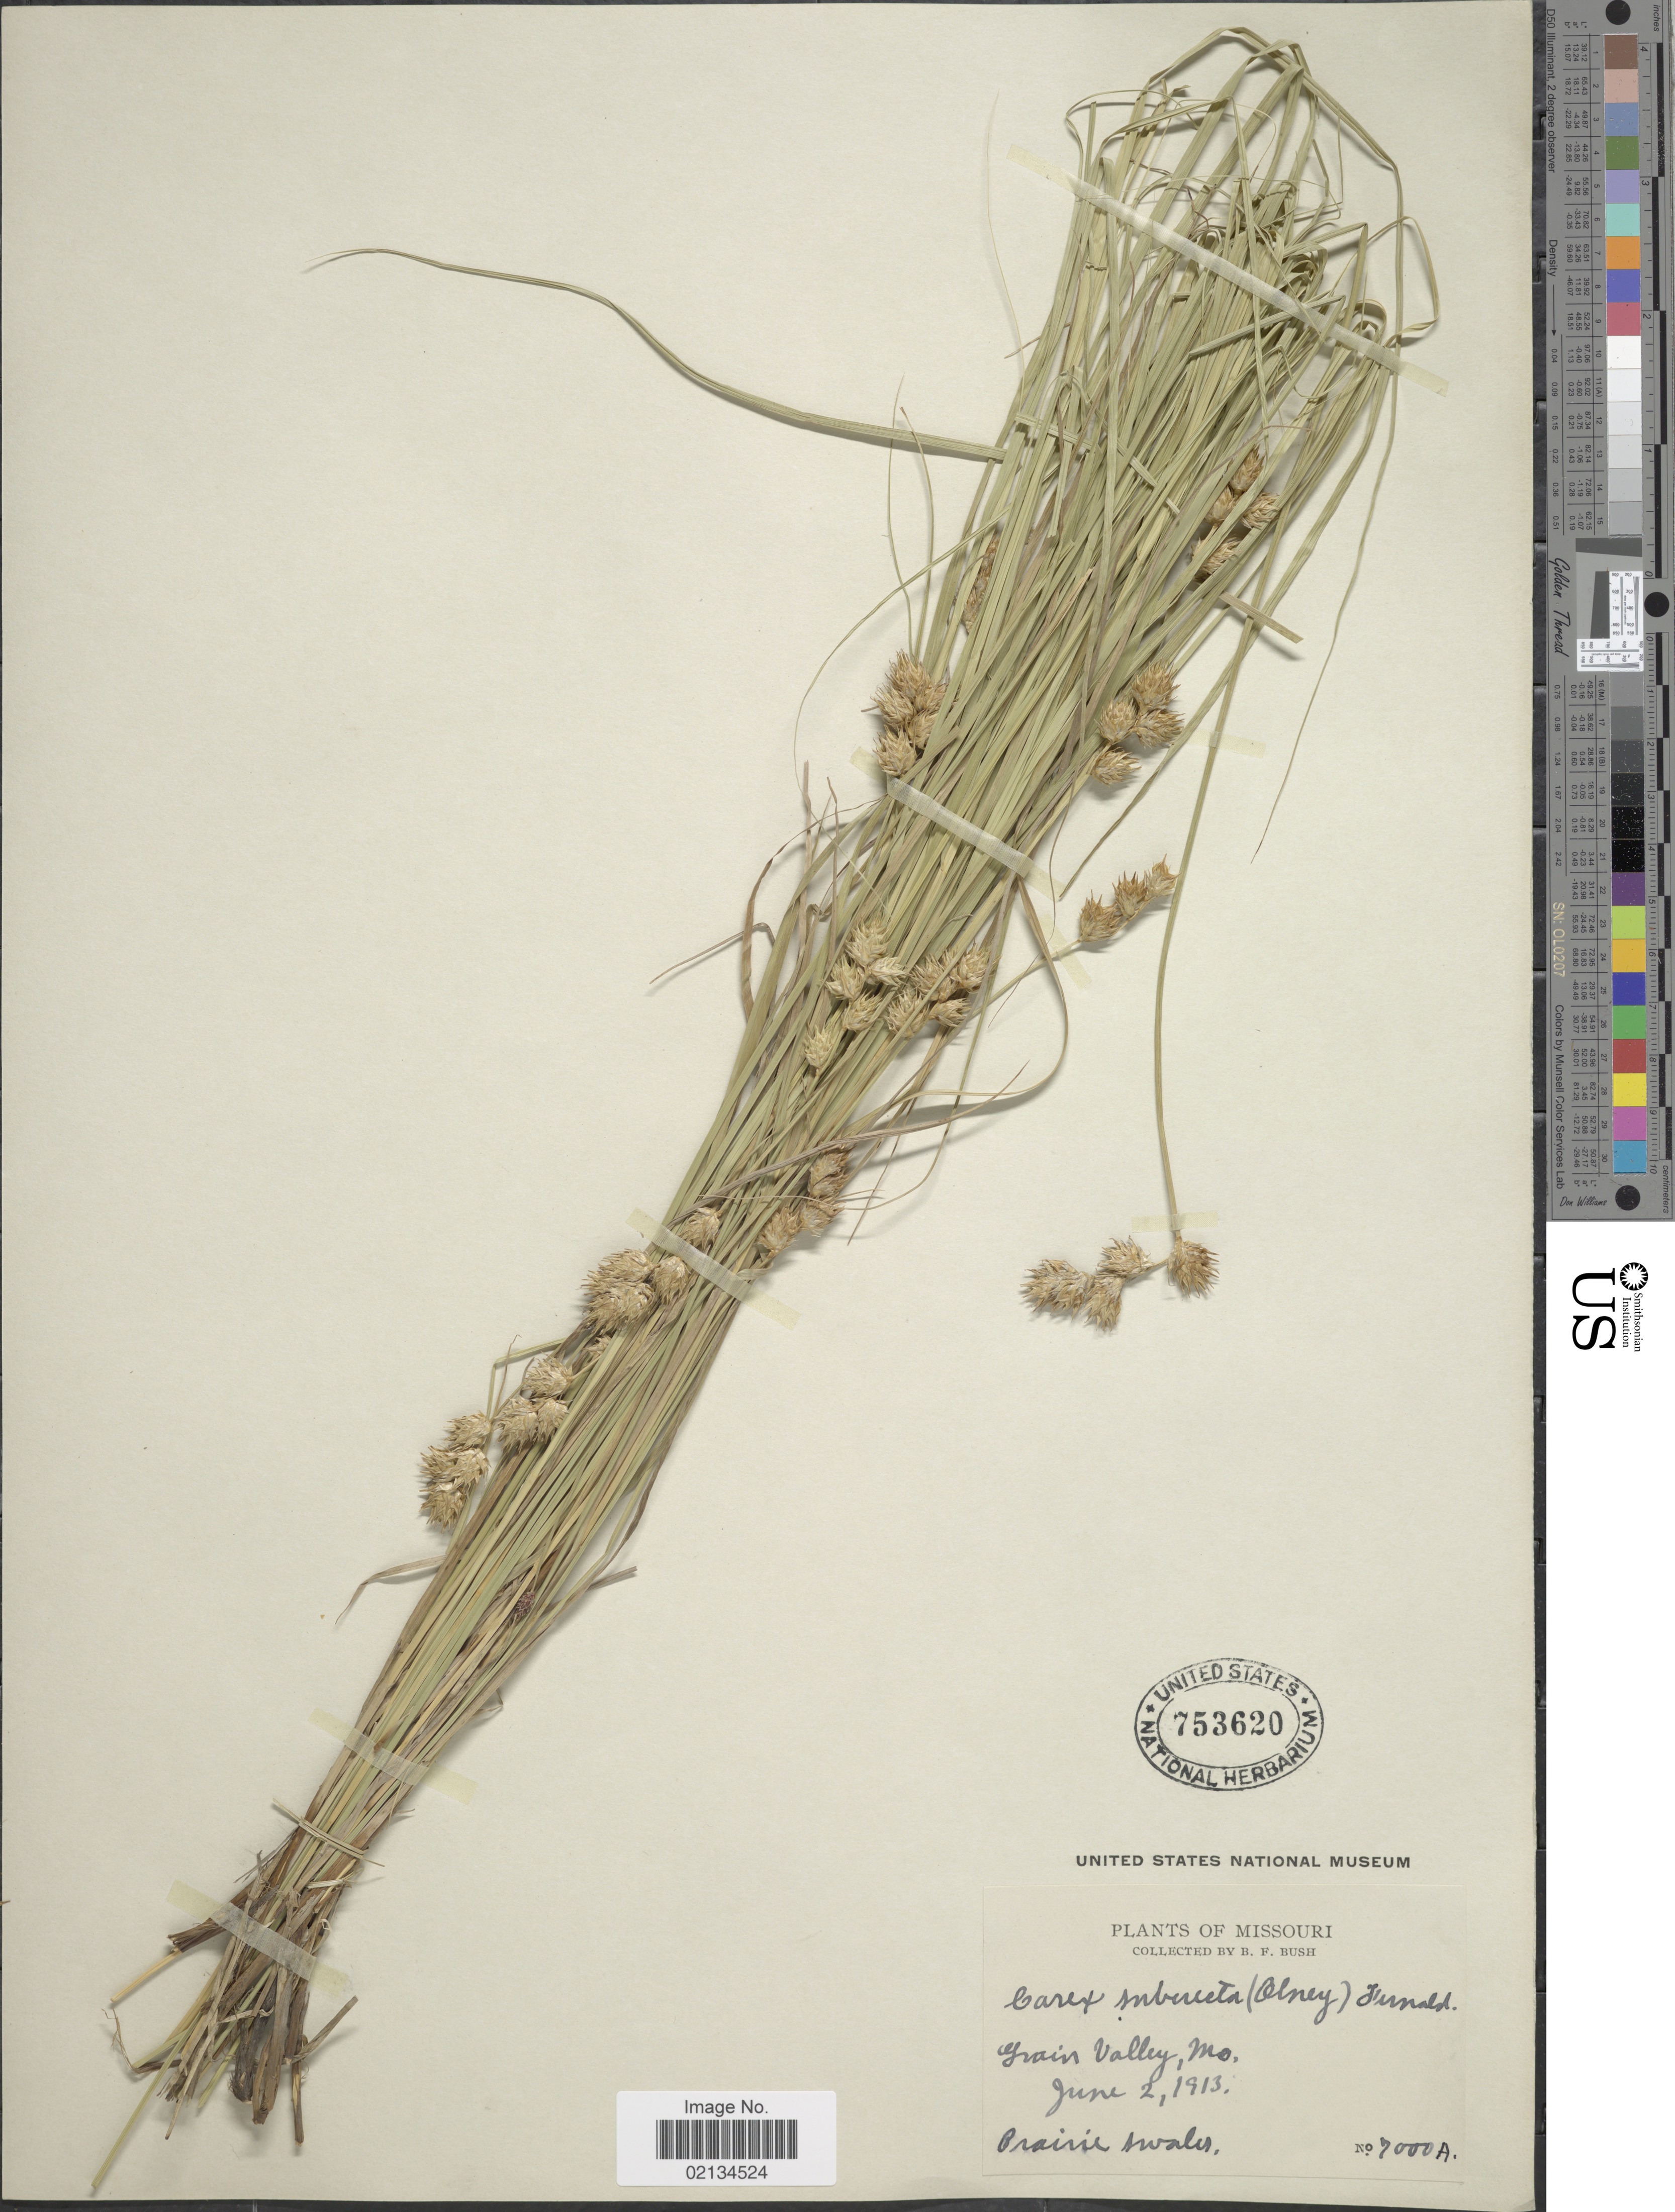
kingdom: Plantae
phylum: Tracheophyta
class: Liliopsida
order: Poales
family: Cyperaceae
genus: Carex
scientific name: Carex simulata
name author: Mack.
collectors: B. F. Bush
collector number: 7000A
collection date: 1913-06-02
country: United States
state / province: Missouri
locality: Grain Valley, prairie swales.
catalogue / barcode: US 753620